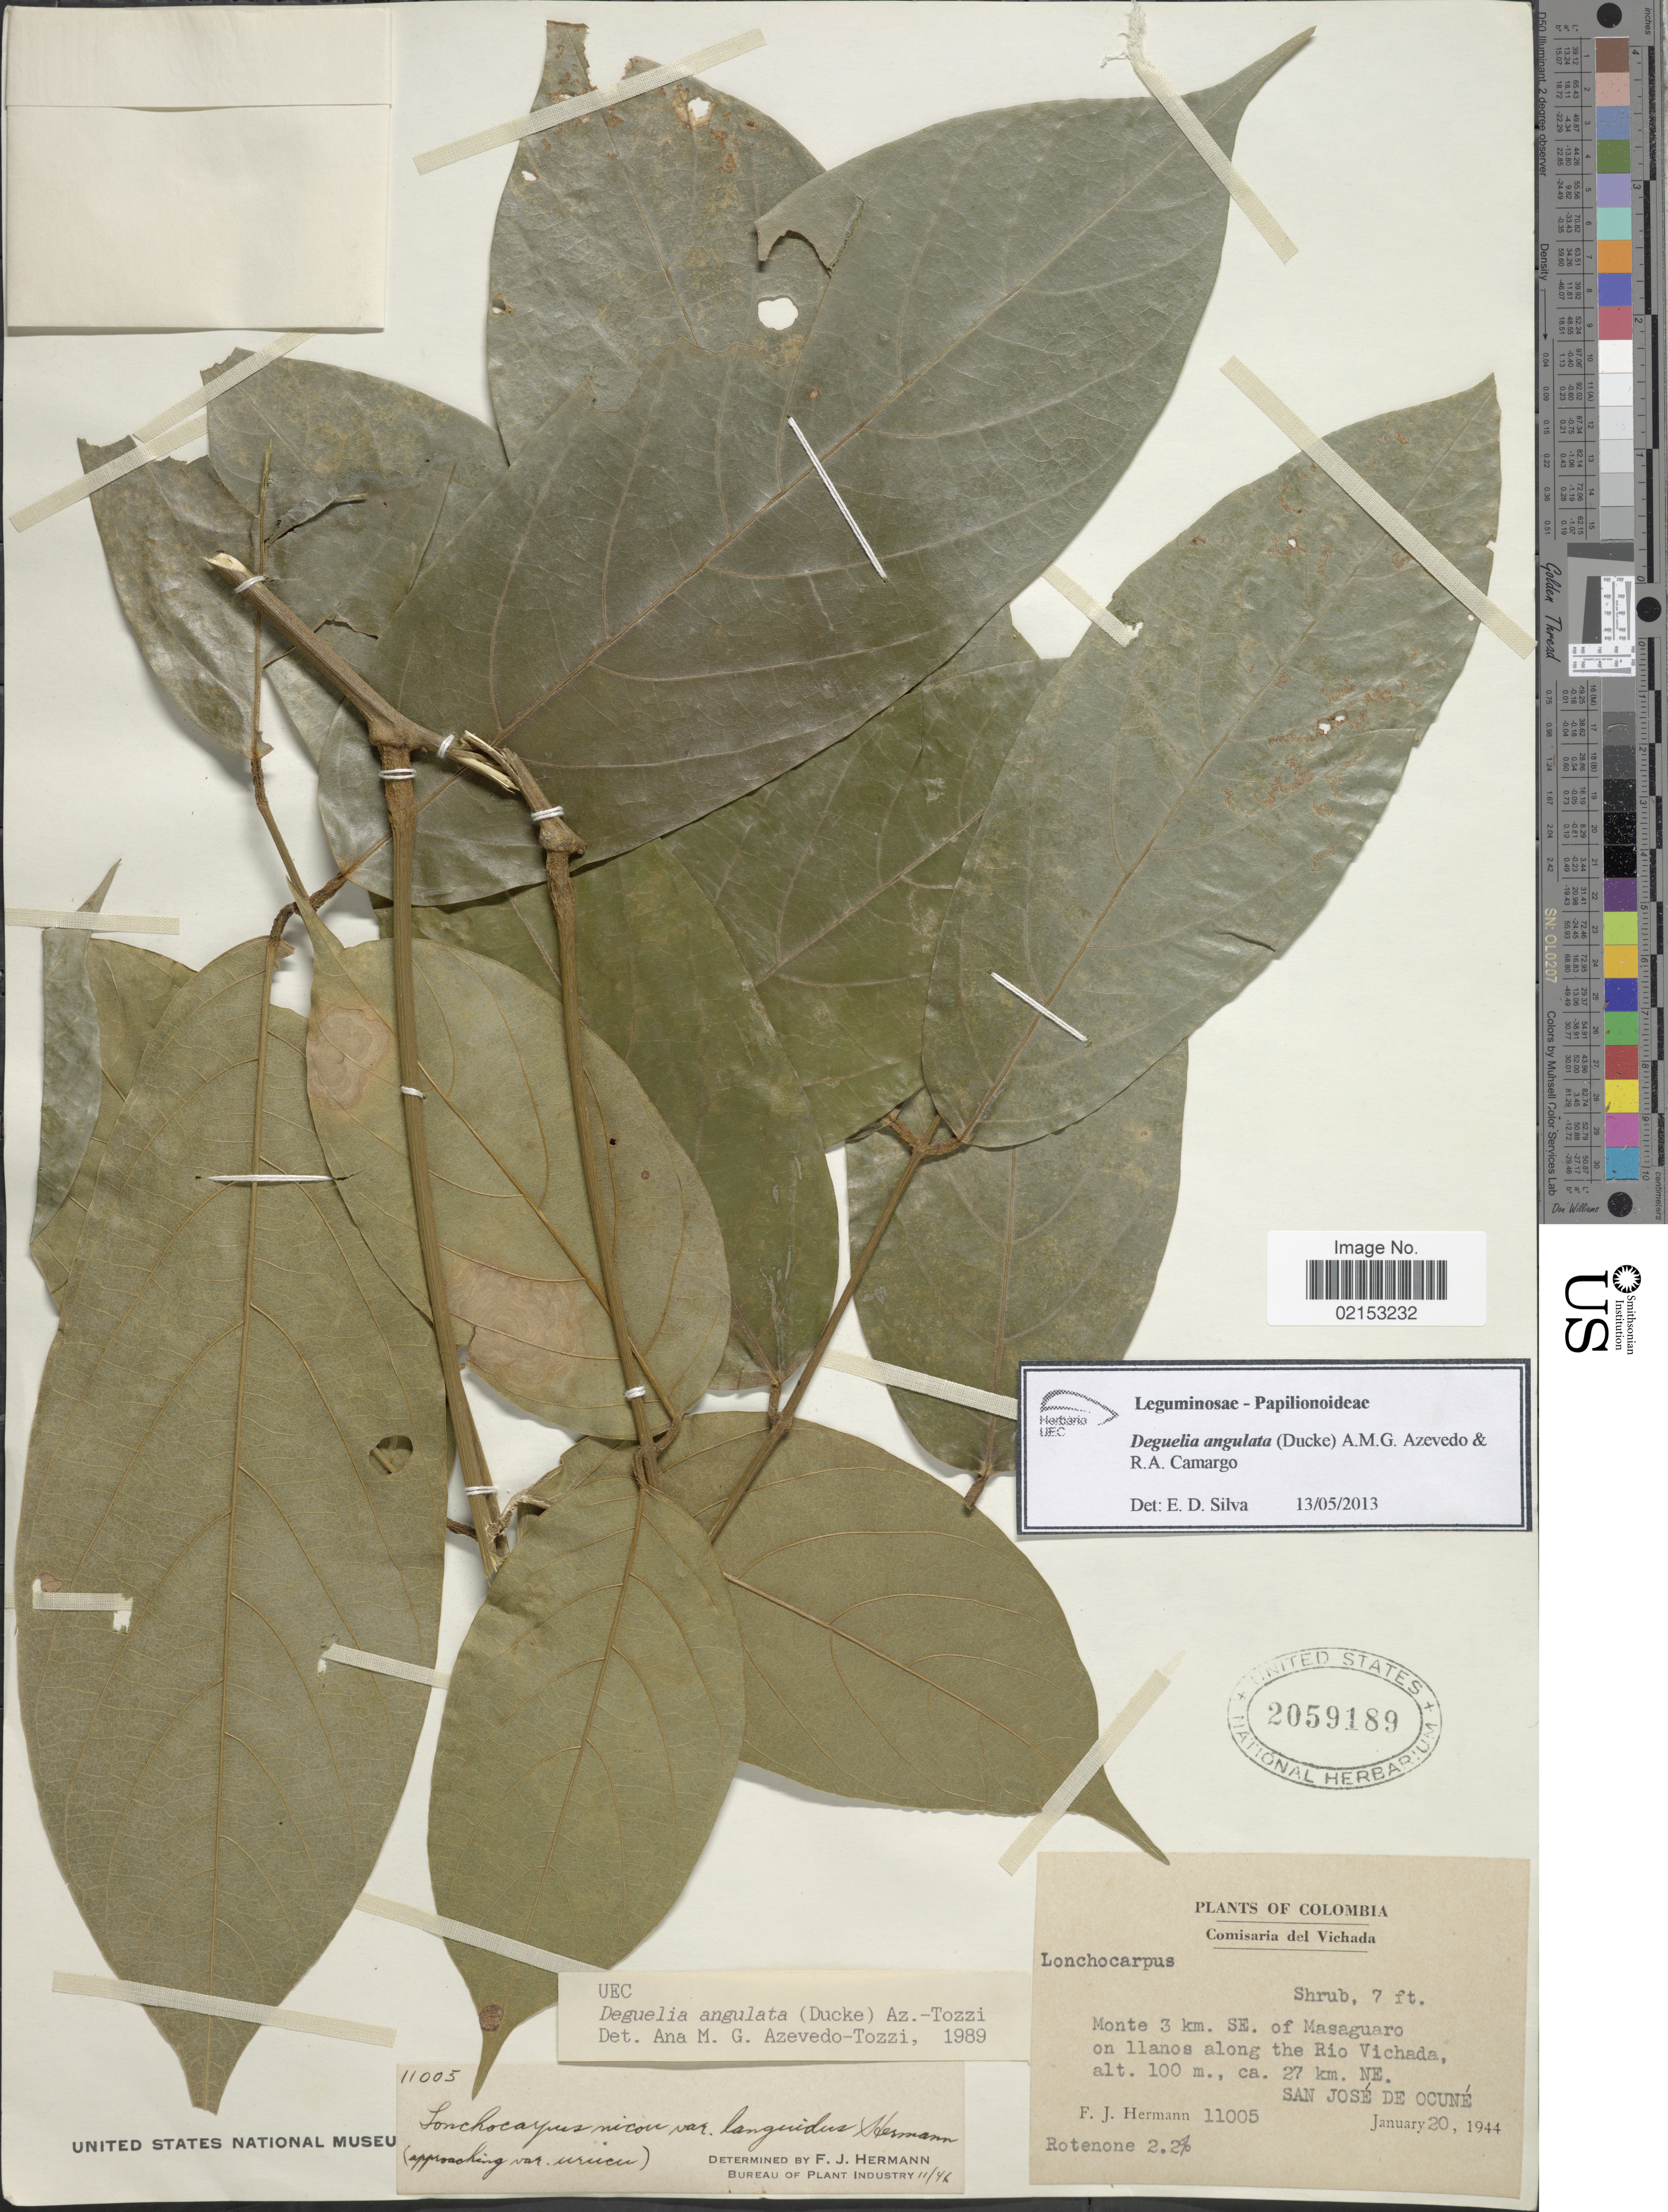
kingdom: Plantae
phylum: Tracheophyta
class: Magnoliopsida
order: Fabales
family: Fabaceae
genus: Deguelia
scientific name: Deguelia angulata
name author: (Ducke) A.M.G. Azevedo & R.A. Camargo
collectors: F. J. Hermann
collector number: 11005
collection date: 1944-01-20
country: Colombia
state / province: Vichada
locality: Comisaria del Vichada, Monte 3 km. SE. of Masaguaro on llanos along the Rio Vichada, ca. 27 km. NE. San Jose de Ocune.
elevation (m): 100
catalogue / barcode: US 2059189